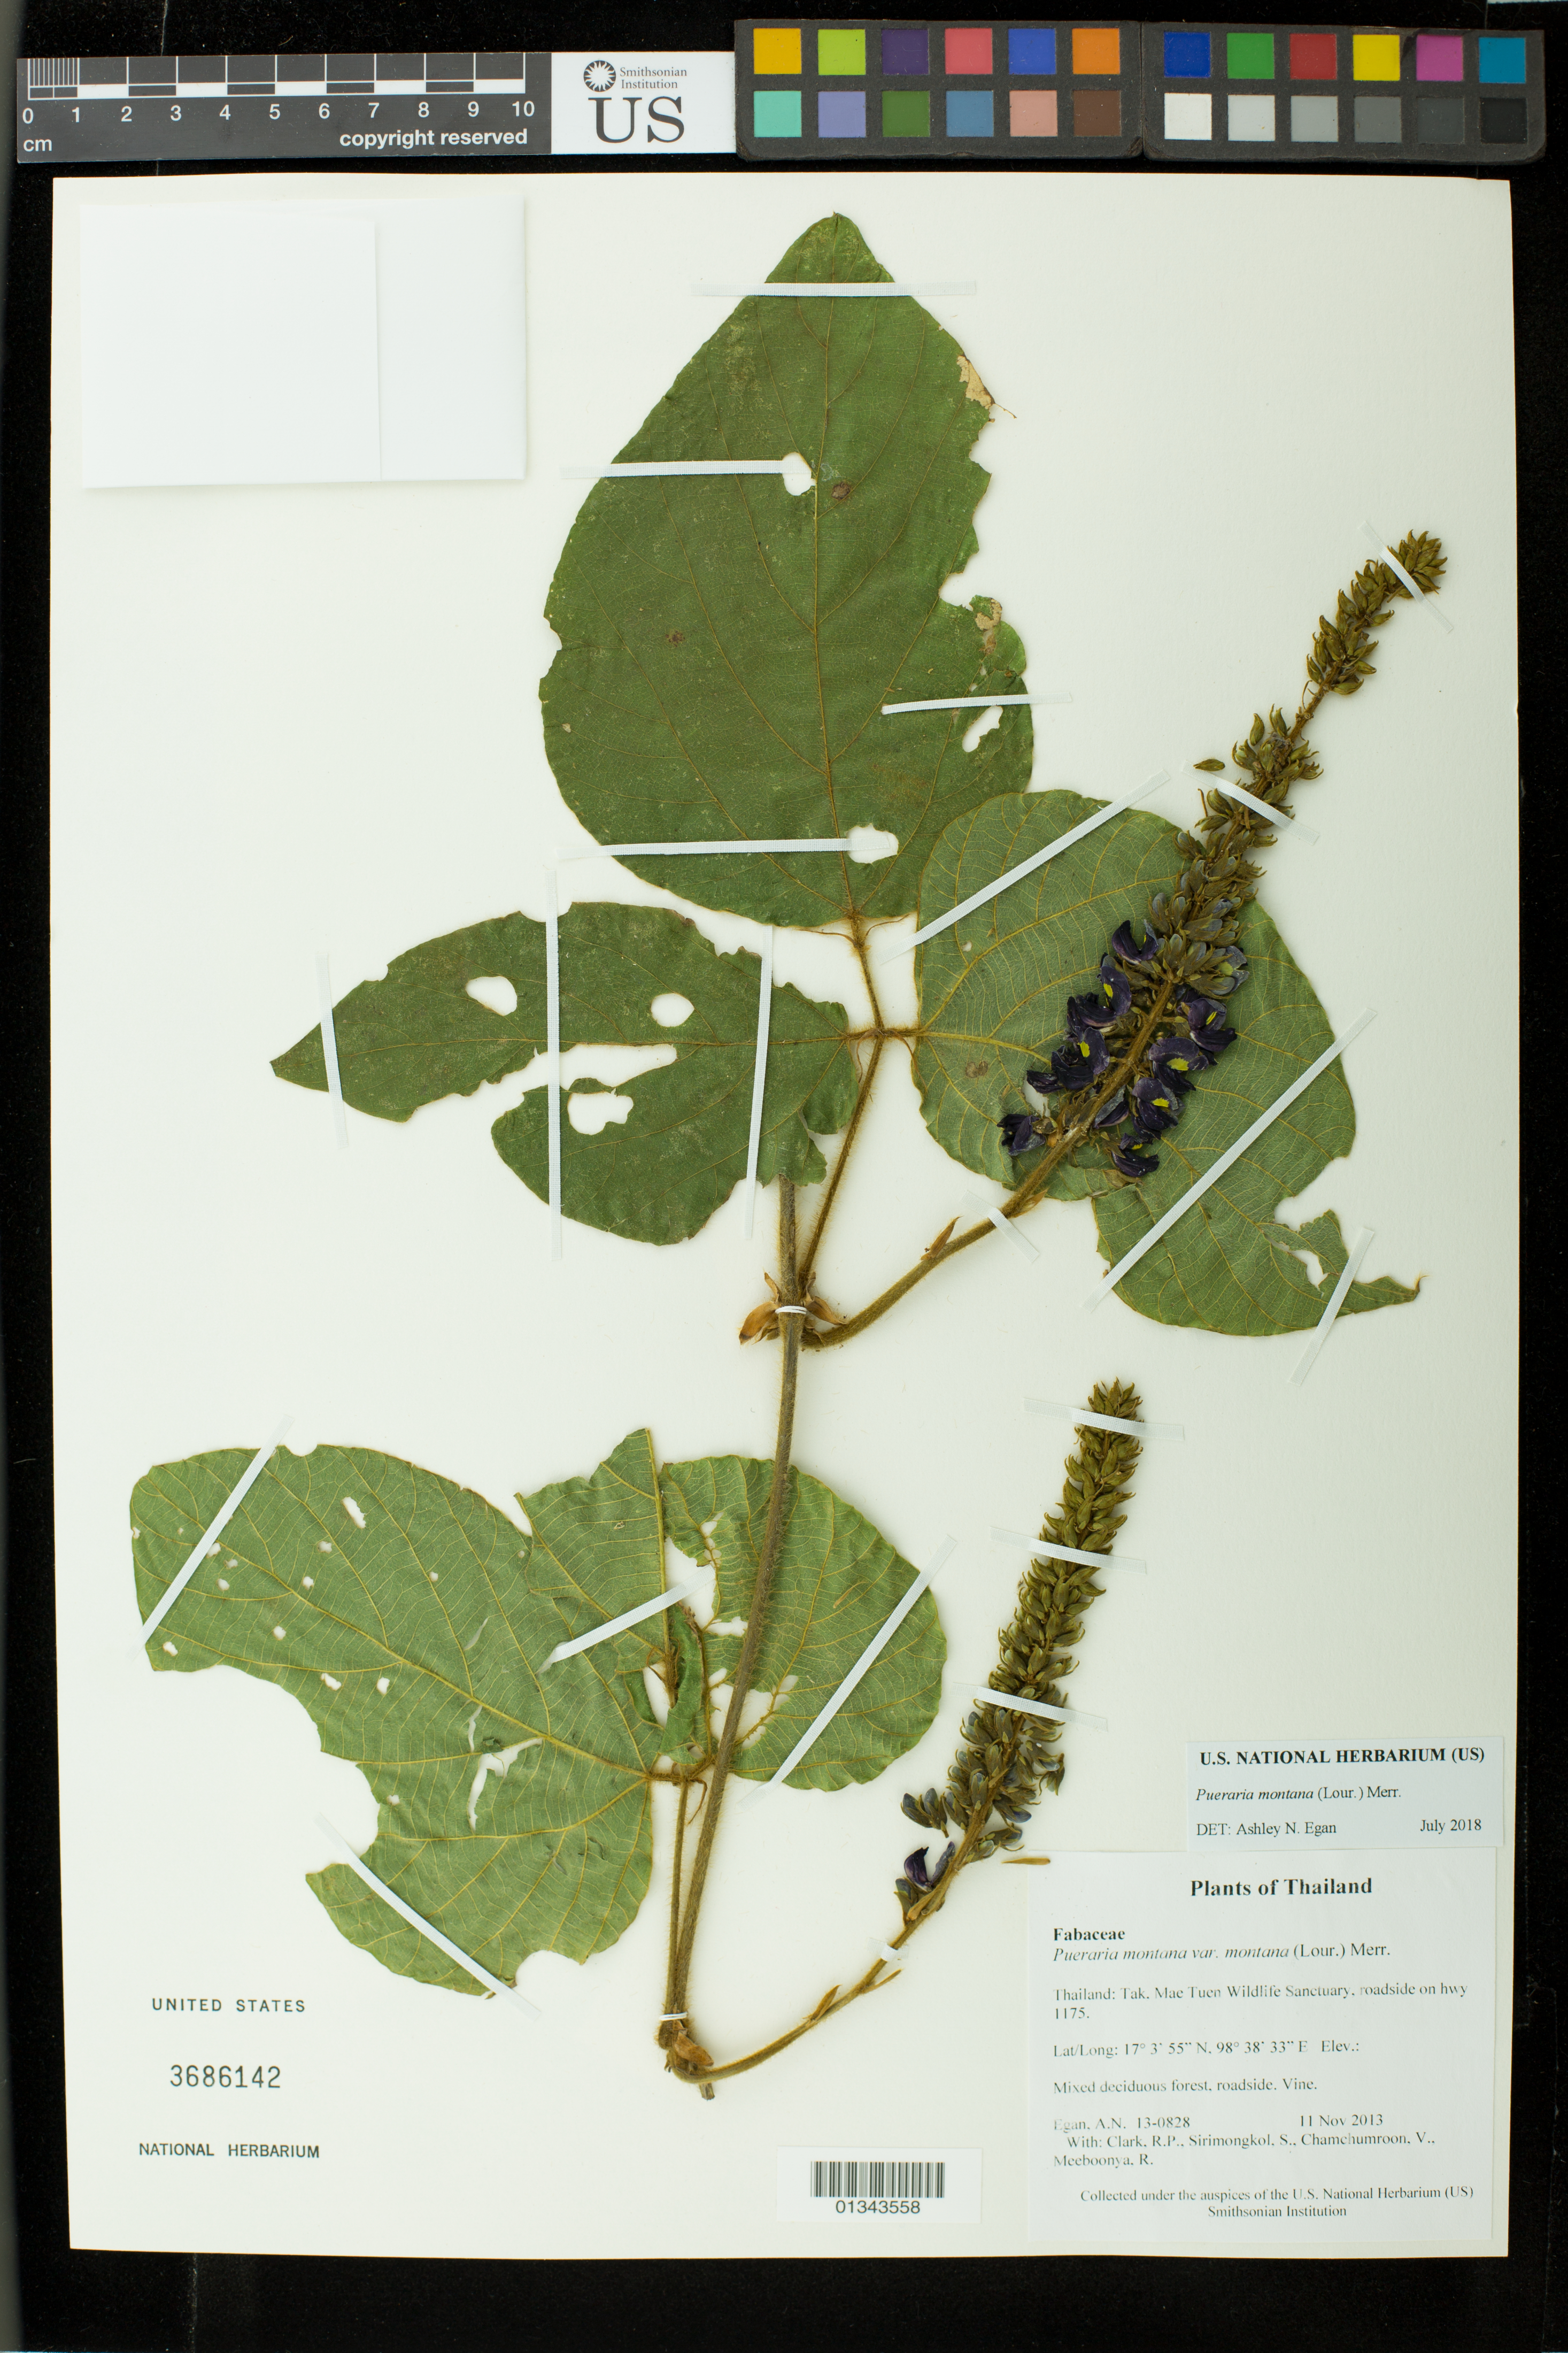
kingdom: Plantae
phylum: Tracheophyta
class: Magnoliopsida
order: Fabales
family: Fabaceae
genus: Pueraria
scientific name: Pueraria montana var. montana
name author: (Lour.) Merr.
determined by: Egan, Ashley N., (US), Smithsonian Institution - National Museum of Natural History (UNITED STATES)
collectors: A. N. Egan, R. P. Clark, S. Sirimongkol, V. Chamchumroon & R. Meeboonya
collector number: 13-0828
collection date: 2013-11-11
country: Thailand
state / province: Tak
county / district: Mae Ramat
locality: Mae Tuen Wildlife Sanctuary, roadside on hwy 1175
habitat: Mixed deciduous forest, roadside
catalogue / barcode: US 3686142